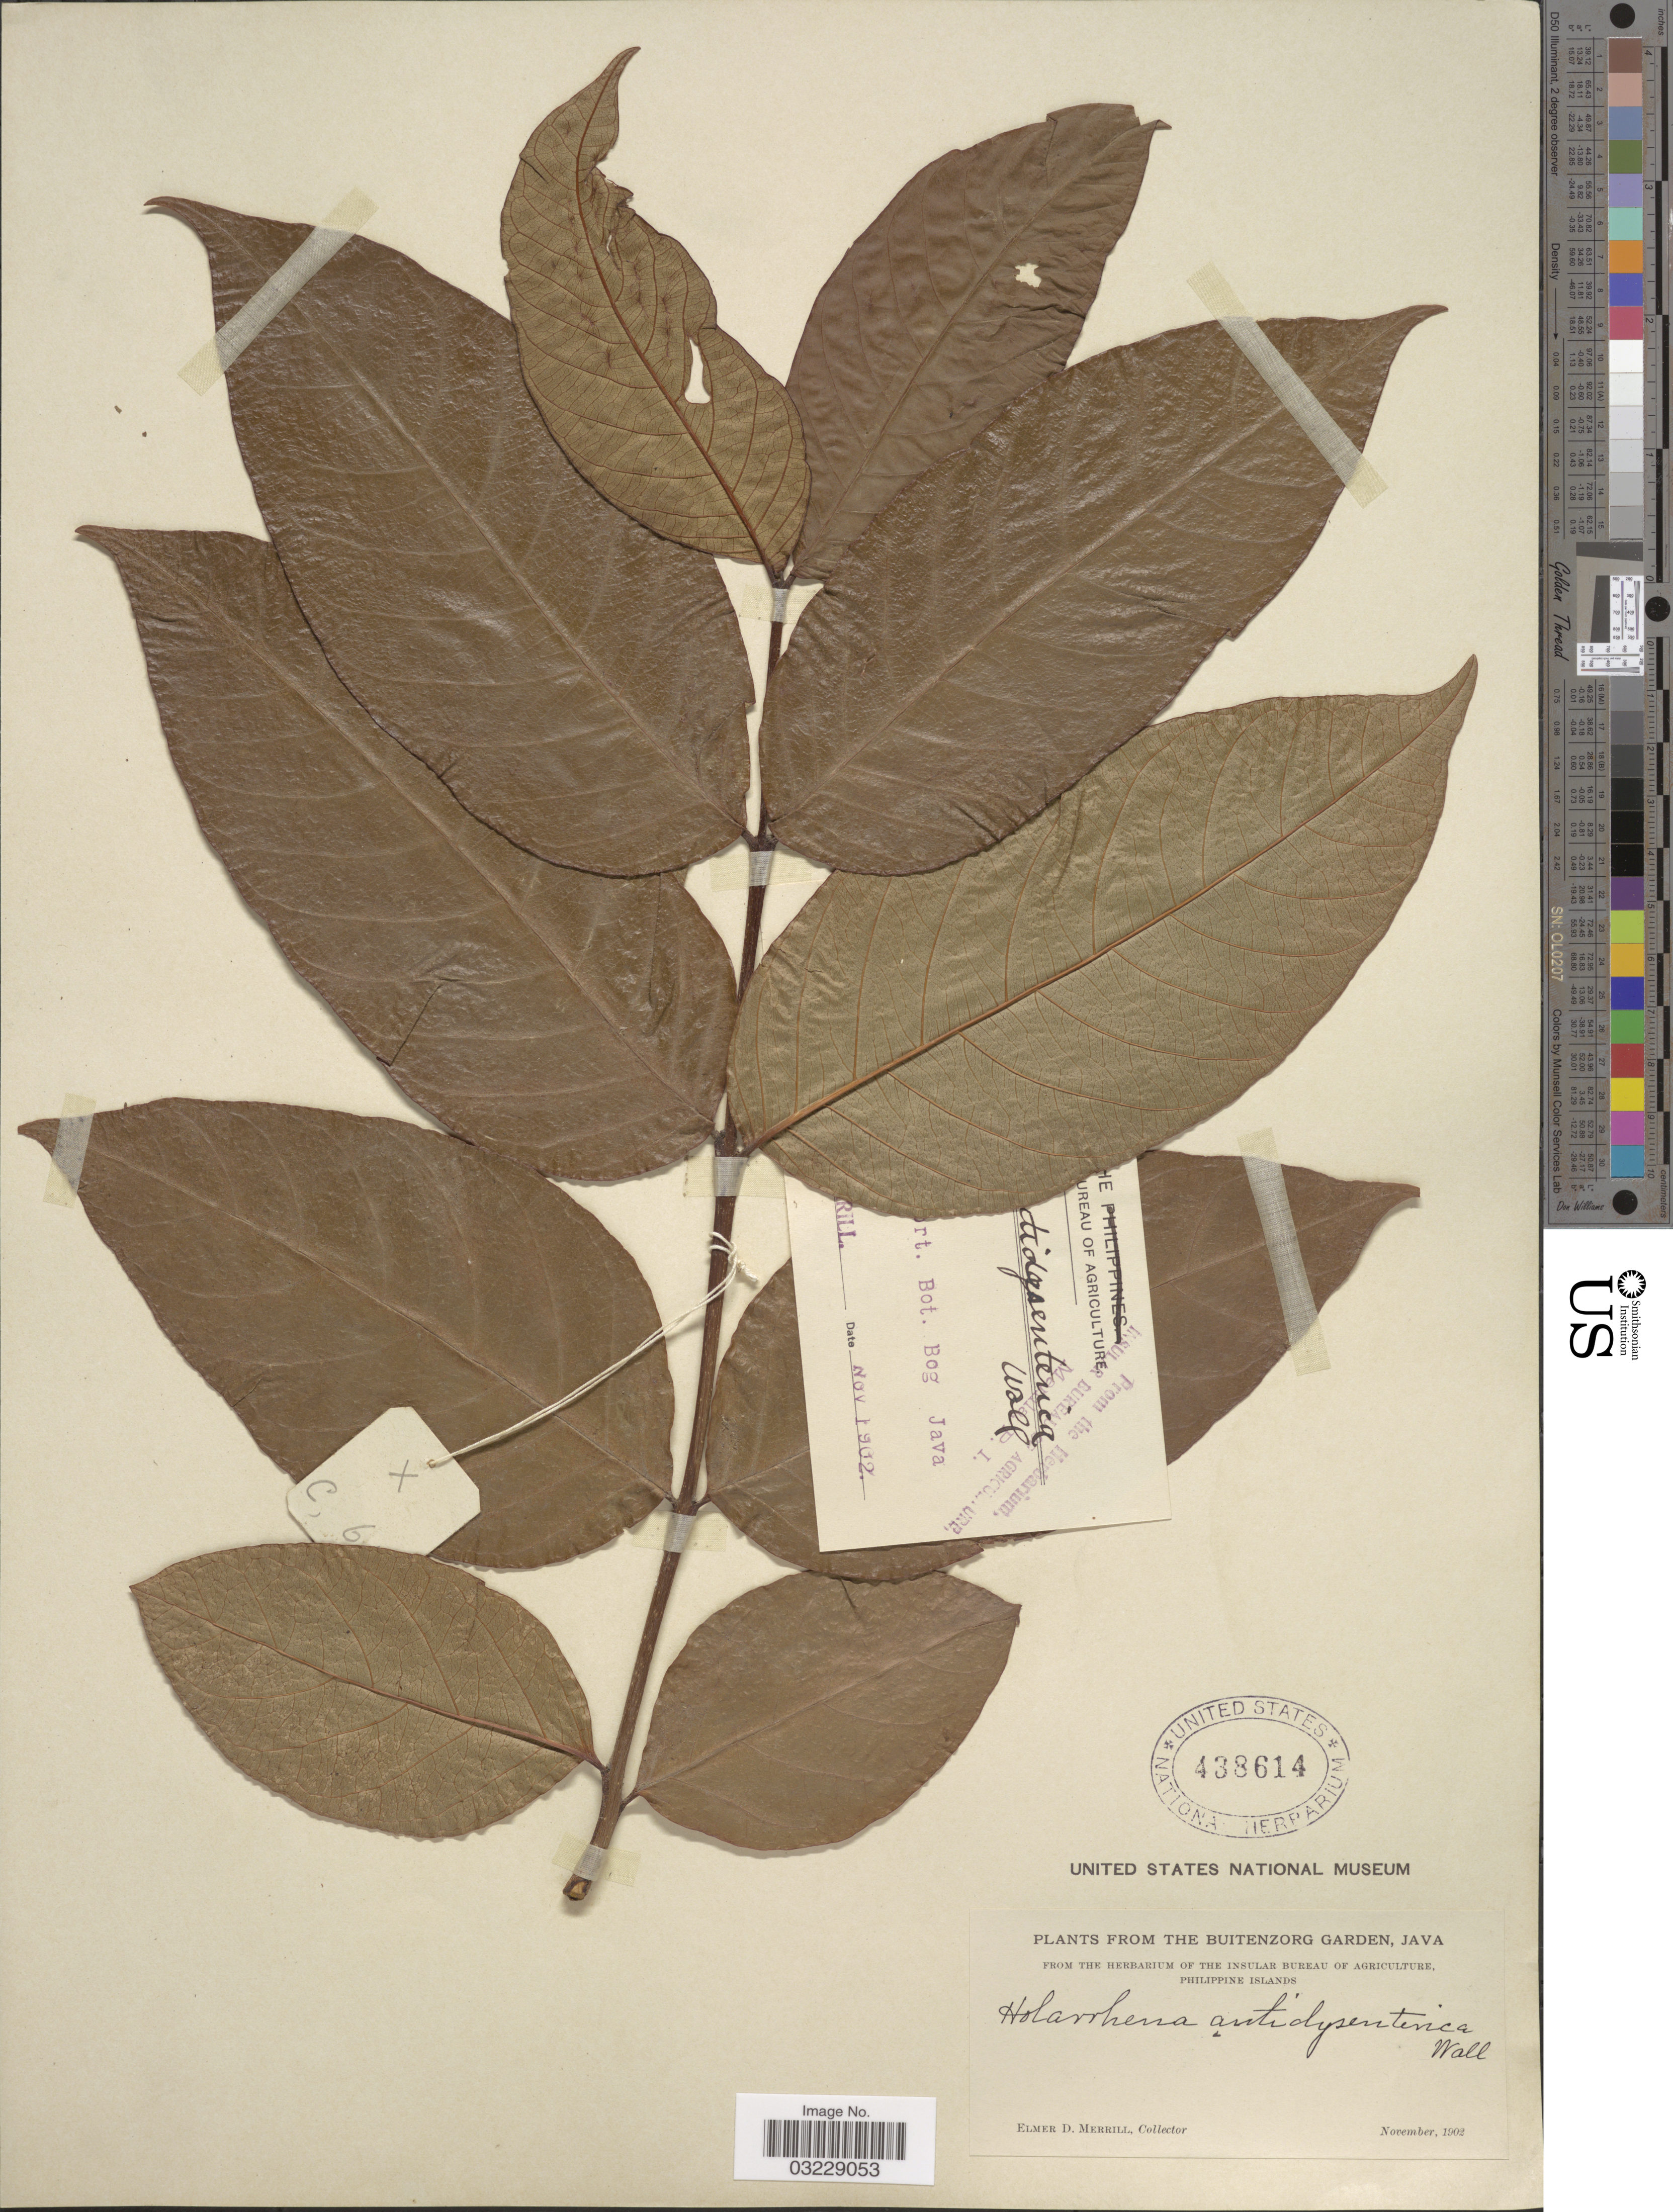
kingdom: Plantae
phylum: Tracheophyta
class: Magnoliopsida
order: Gentianales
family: Apocynaceae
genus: Holarrhena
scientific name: Holarrhena pubescens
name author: (Buch.-Ham.) Wall. ex G. Don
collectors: E. D. Merrill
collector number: C6!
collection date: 1902-11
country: Indonesia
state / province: Java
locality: The Buitenzorg Garden. [illegible text]rt. Bot. Bog.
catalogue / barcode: US 438614